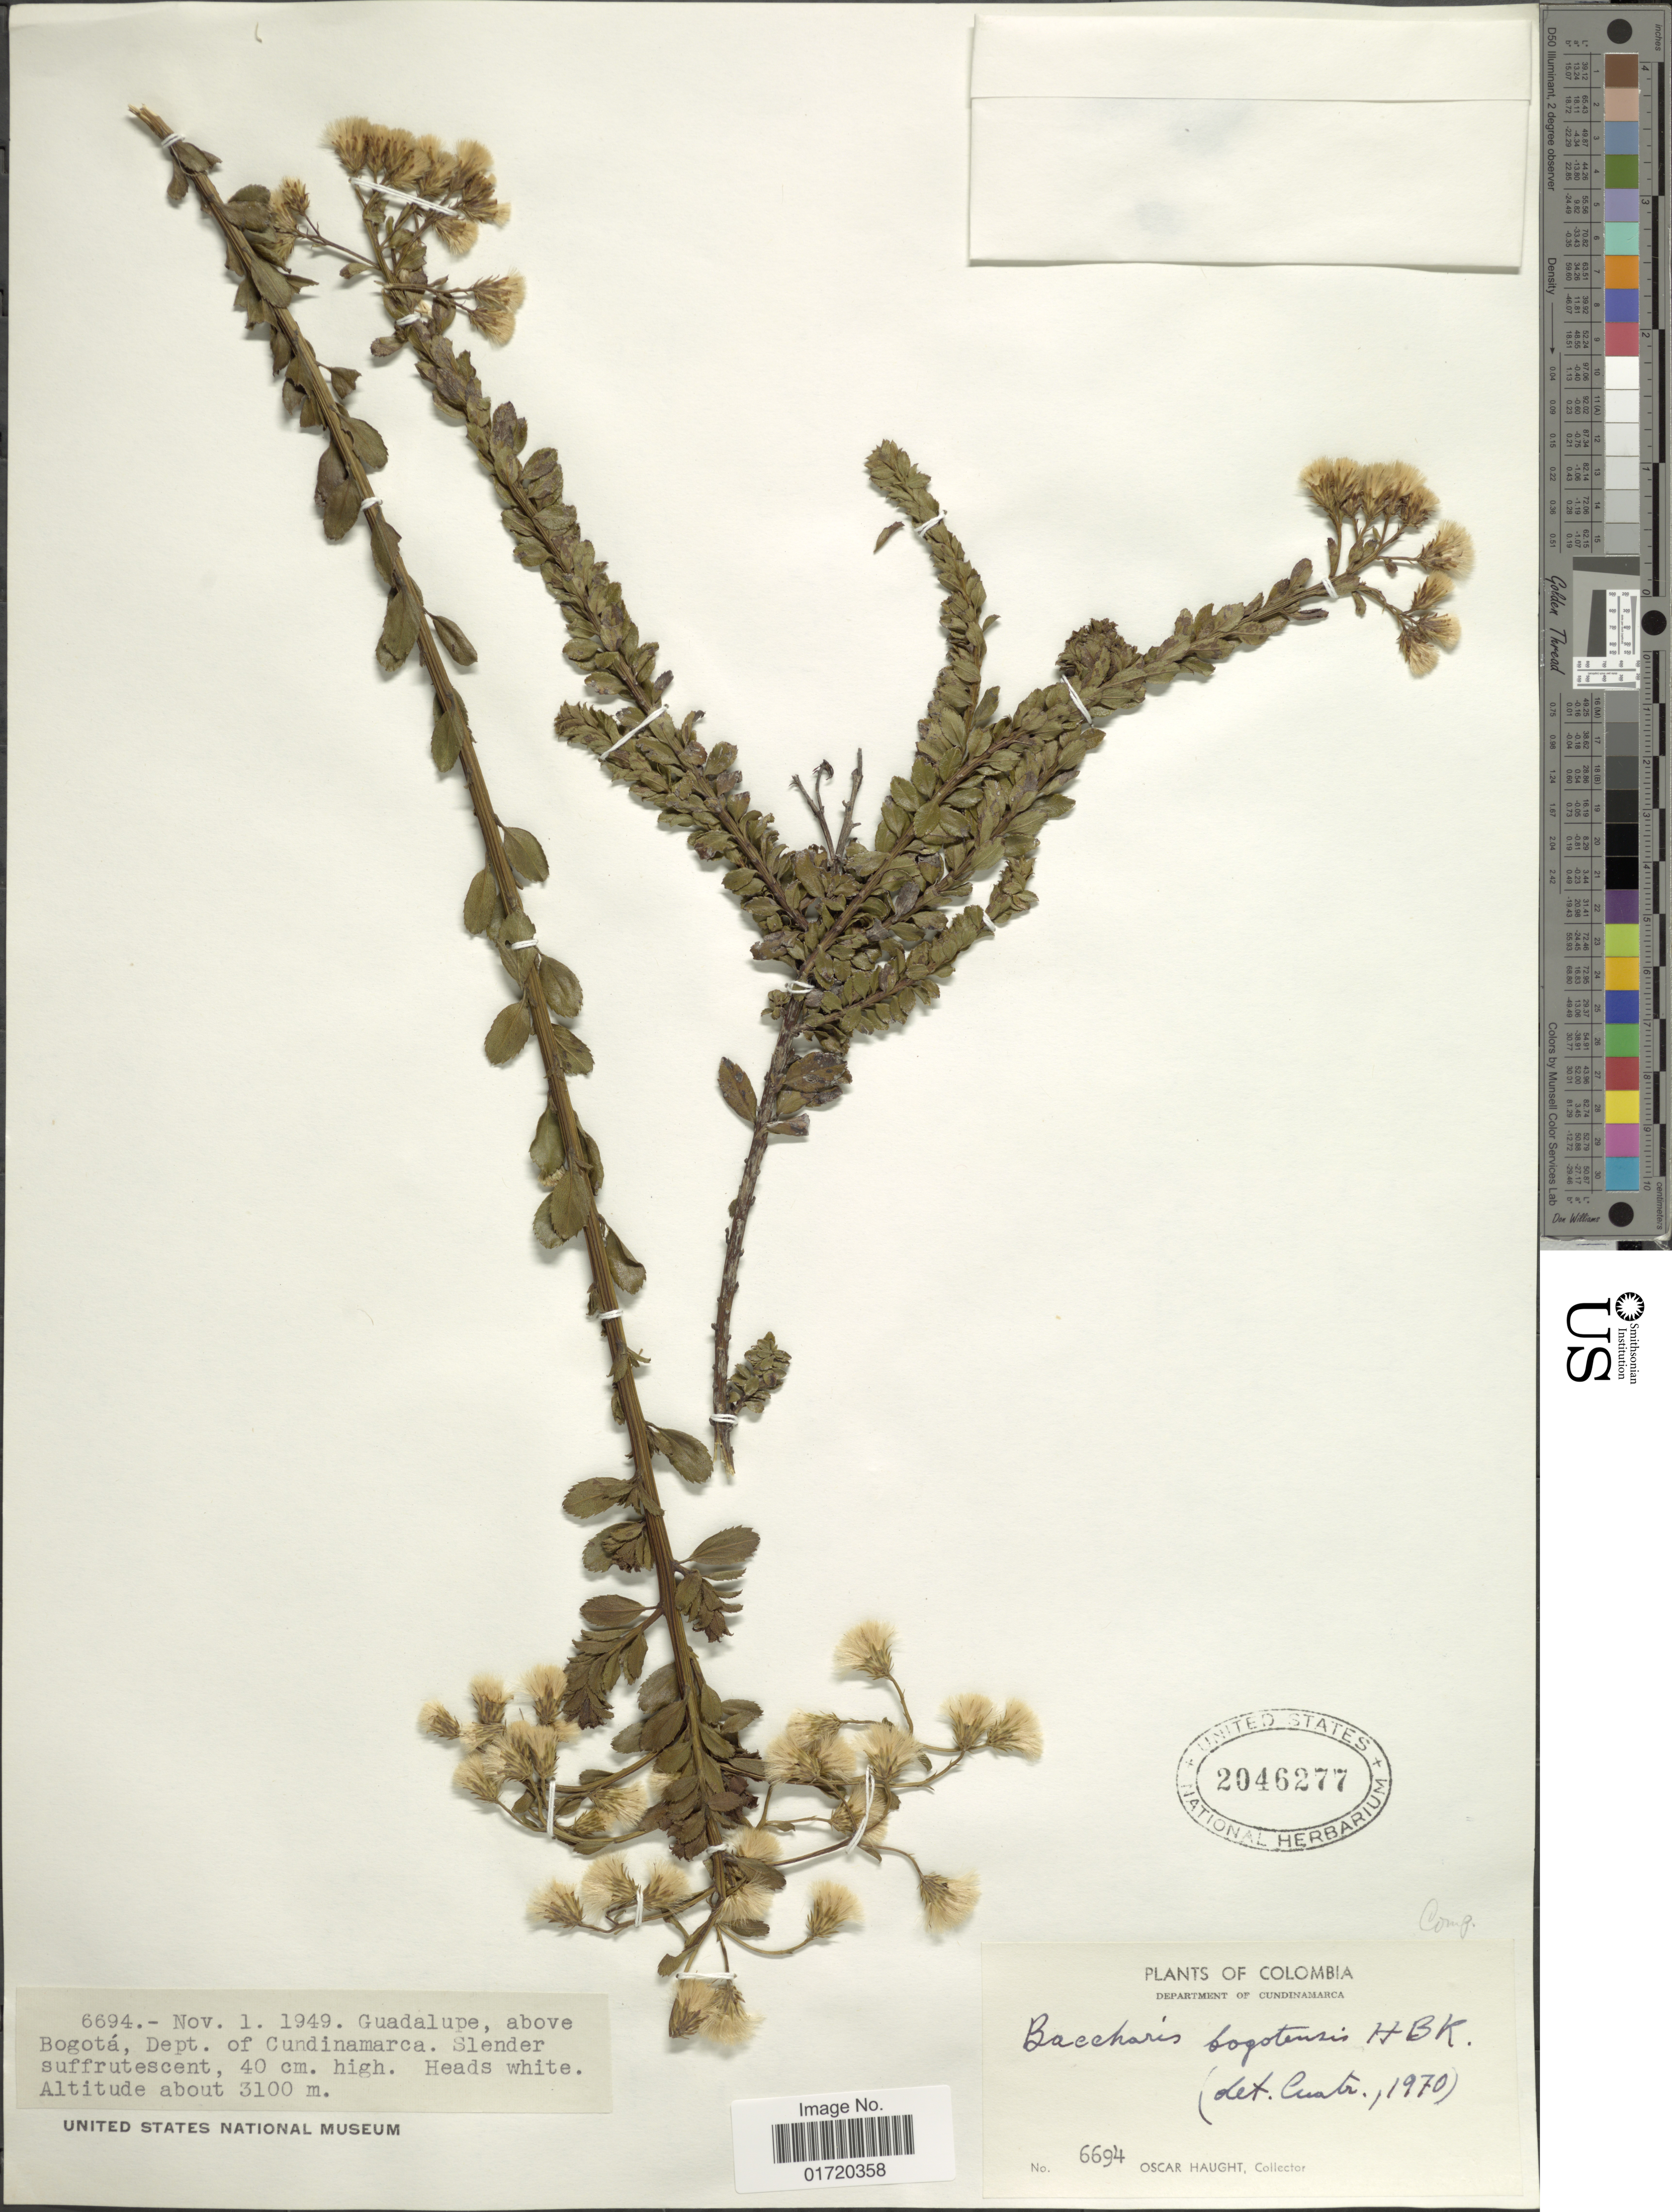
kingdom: Plantae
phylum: Tracheophyta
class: Magnoliopsida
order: Asterales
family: Asteraceae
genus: Baccharis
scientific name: Baccharis bogotensis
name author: Kunth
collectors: O. Haught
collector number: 6694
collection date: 1949-11-01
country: Colombia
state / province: Cundinamarca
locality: Guadalupe, above Bogota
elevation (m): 3100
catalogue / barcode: US 2046277